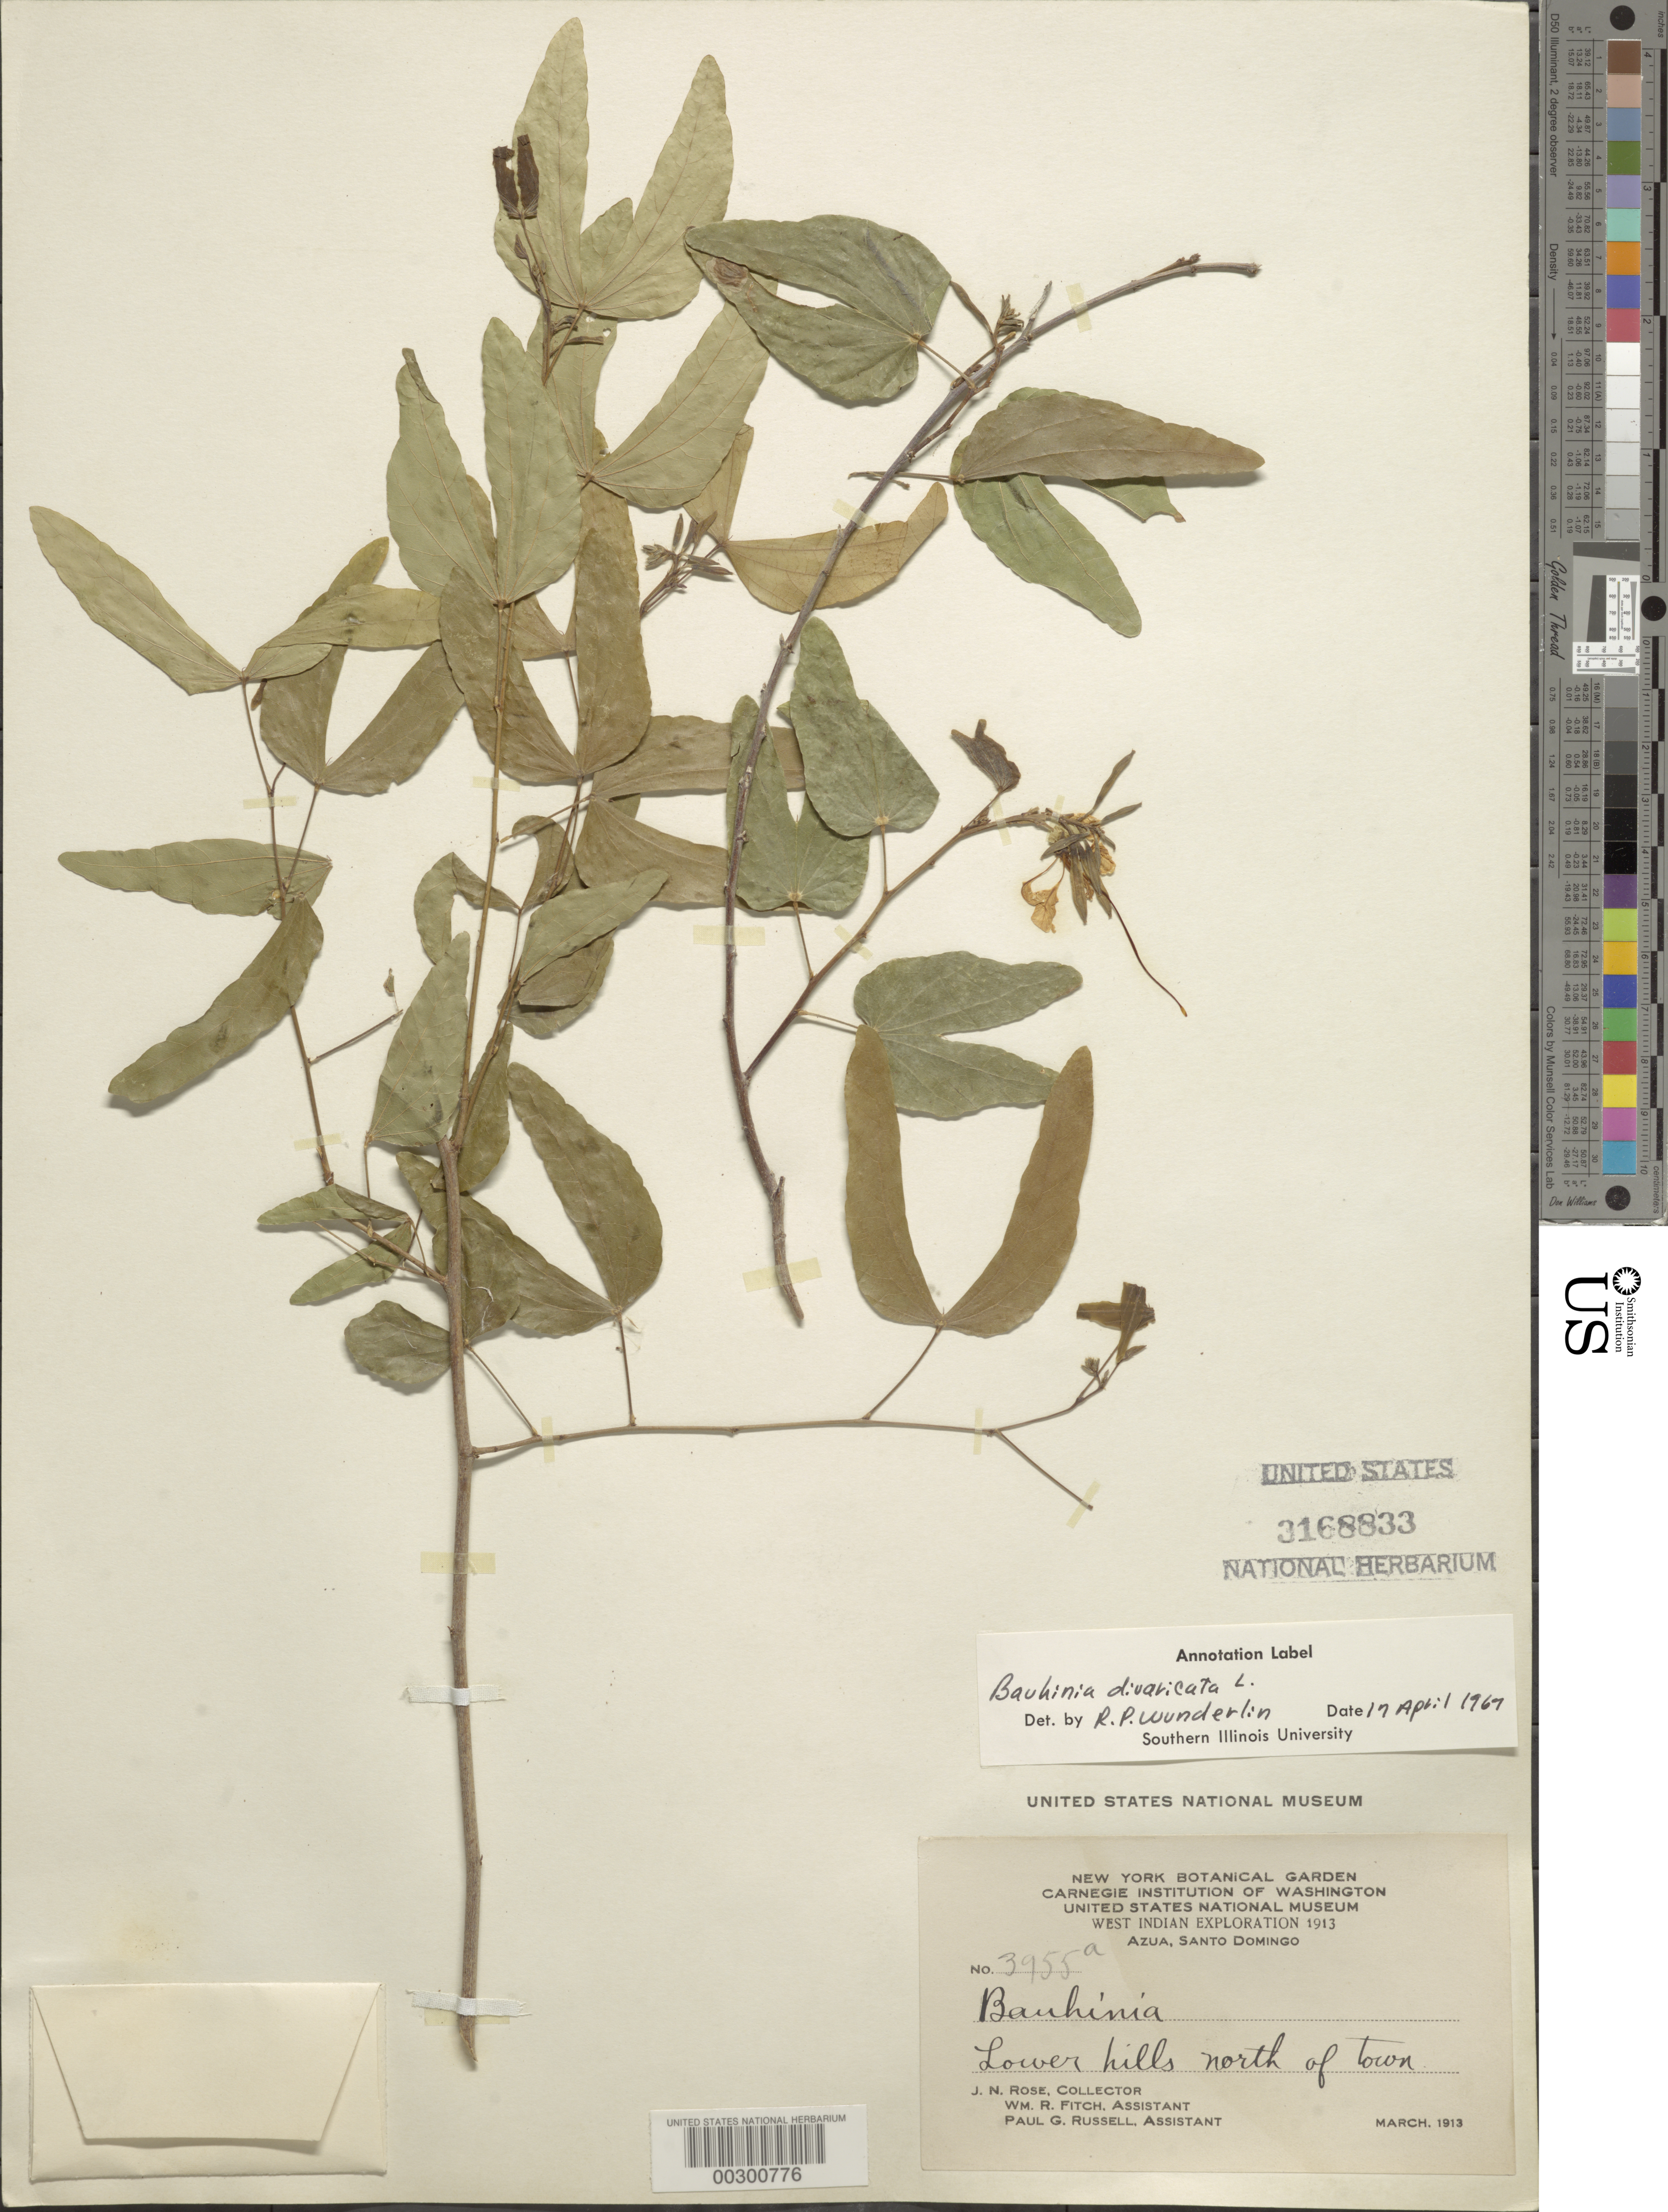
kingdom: Plantae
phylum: Tracheophyta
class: Magnoliopsida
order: Fabales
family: Fabaceae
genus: Bauhinia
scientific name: Bauhinia divaricata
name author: L.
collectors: J. N. Rose, W. R. Fitch & P. G. Russell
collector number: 3955a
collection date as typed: Mar 1913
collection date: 1913-03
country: Dominican Republic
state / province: Azua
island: Hispaniola Island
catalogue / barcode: US 3168833